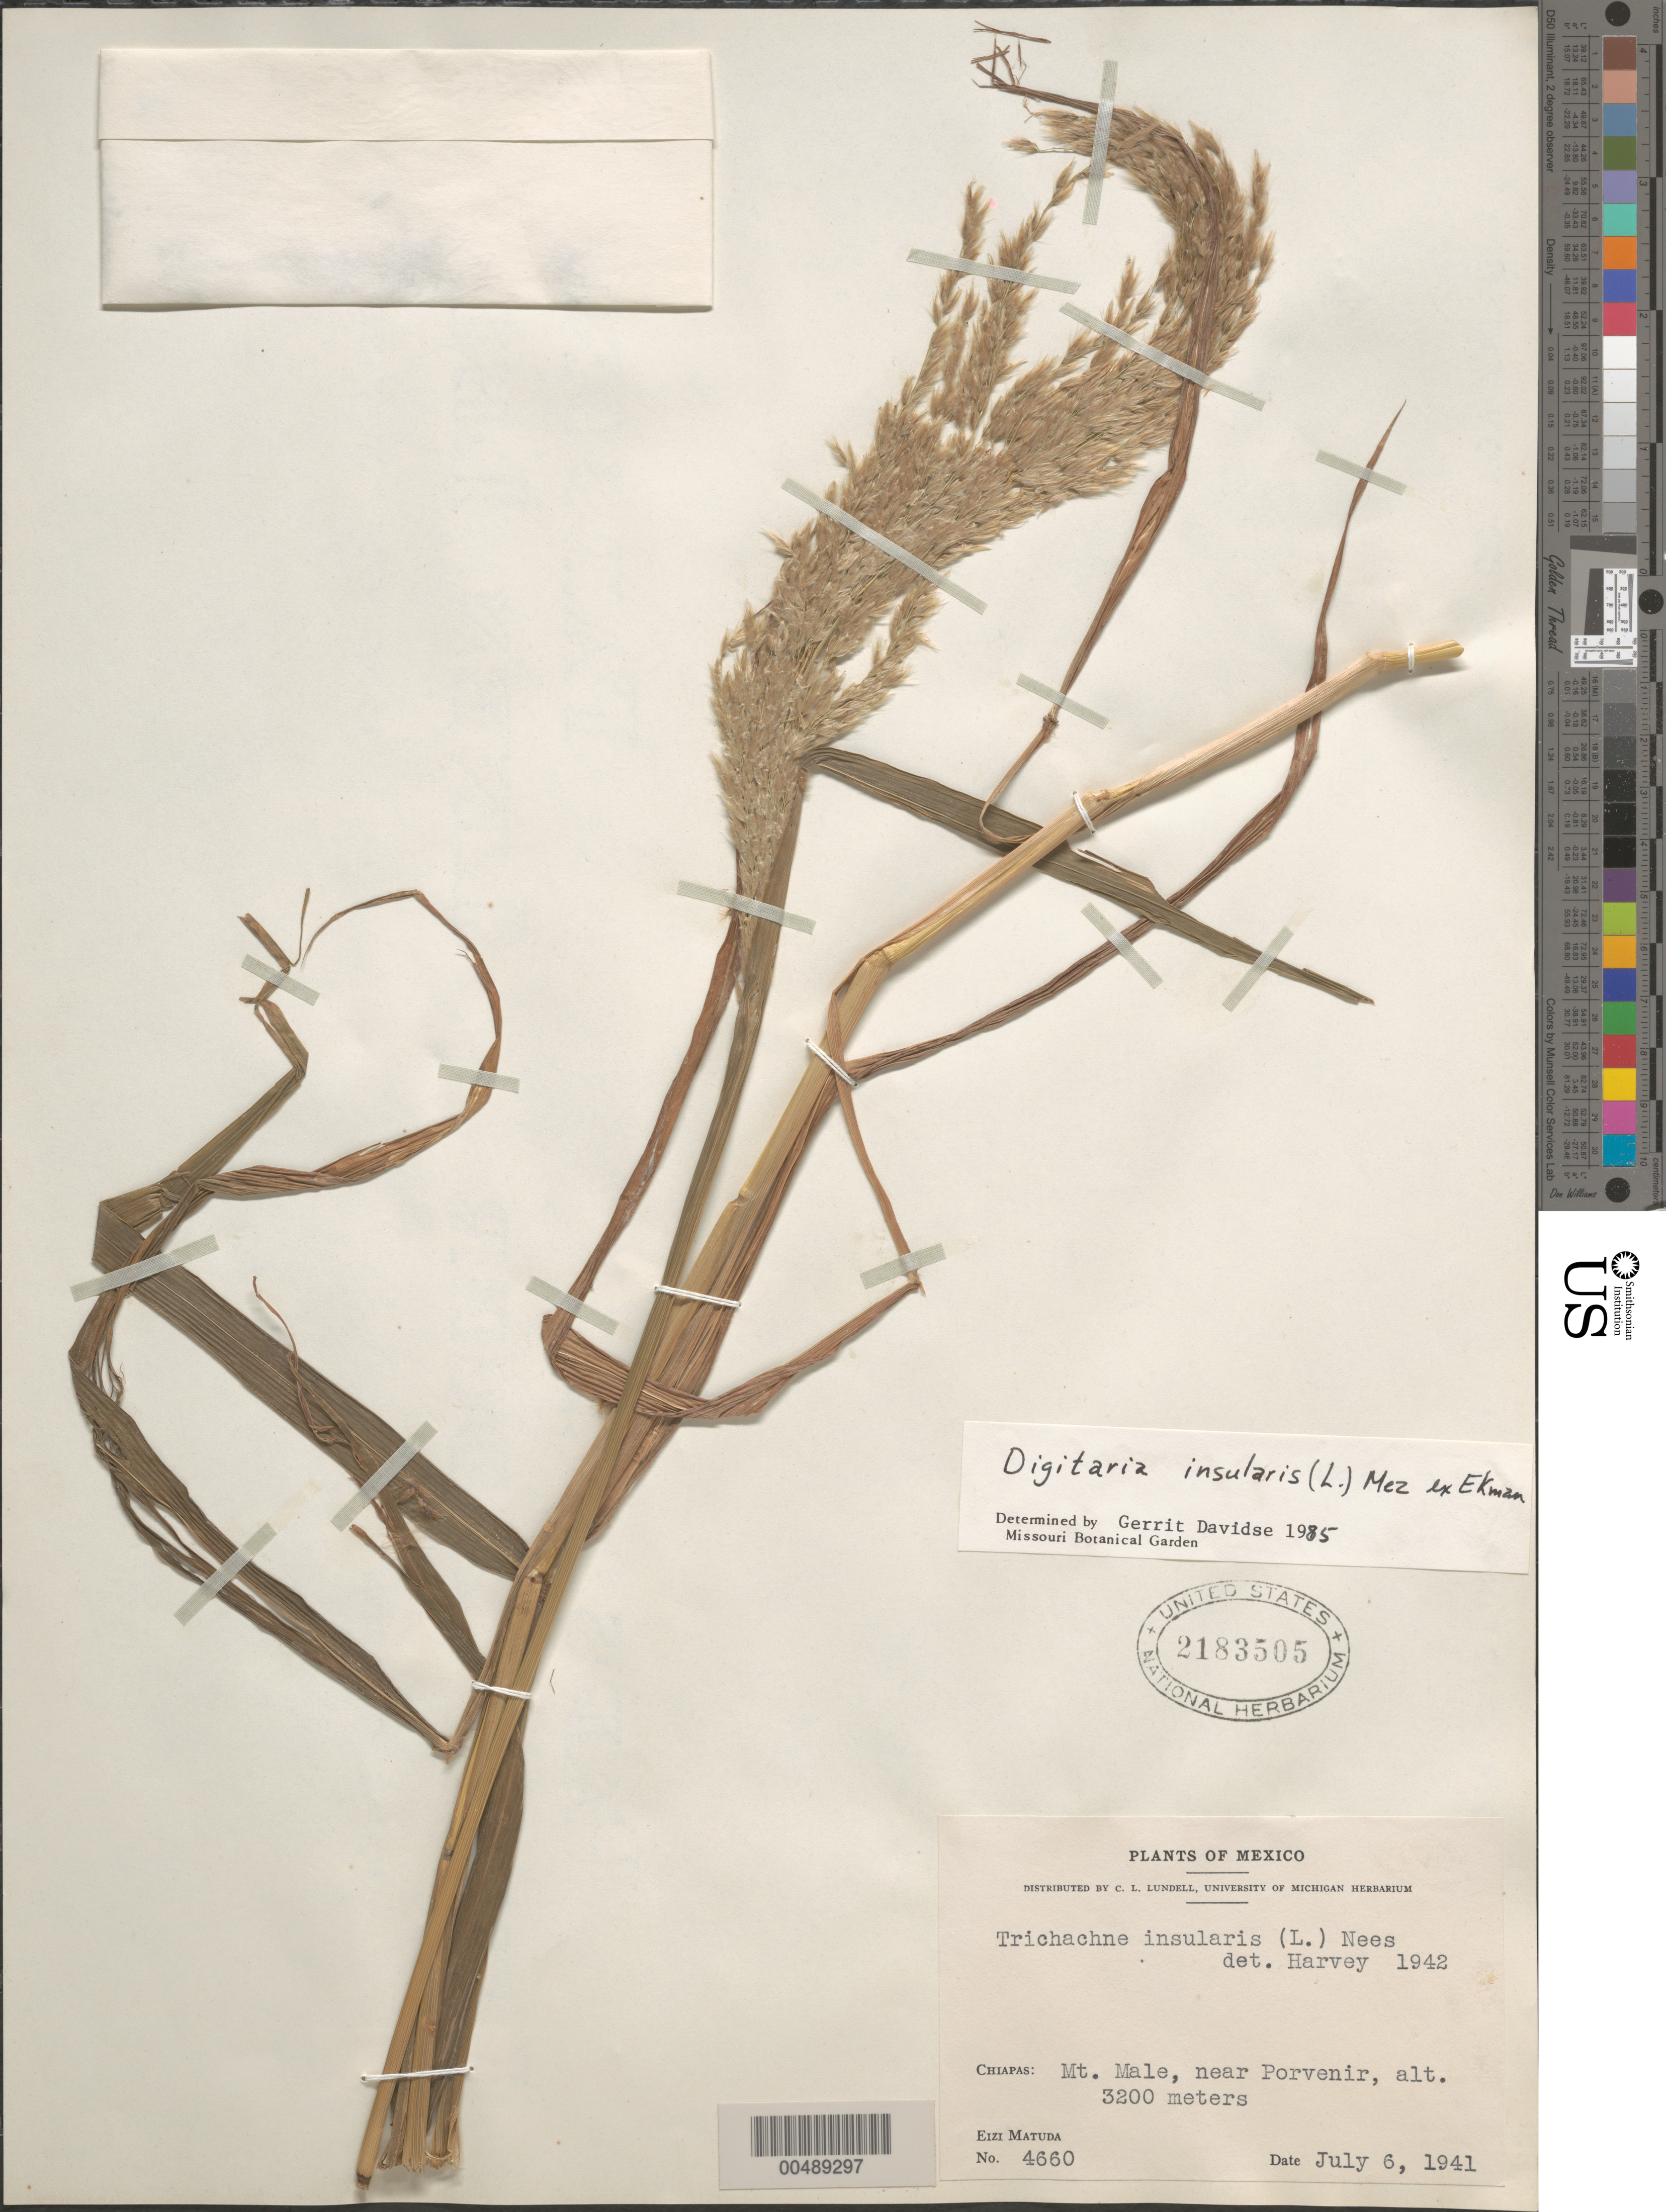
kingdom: Plantae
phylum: Tracheophyta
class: Liliopsida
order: Poales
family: Poaceae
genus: Digitaria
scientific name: Digitaria insularis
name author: (L.) Fedde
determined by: Davidse, Gerrit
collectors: E. Matuda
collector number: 4660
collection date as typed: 6 Jul 1941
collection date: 1941-07-06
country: Mexico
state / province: Chiapas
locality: Mt. Male, near Porvenir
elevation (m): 3200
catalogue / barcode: US 2183505